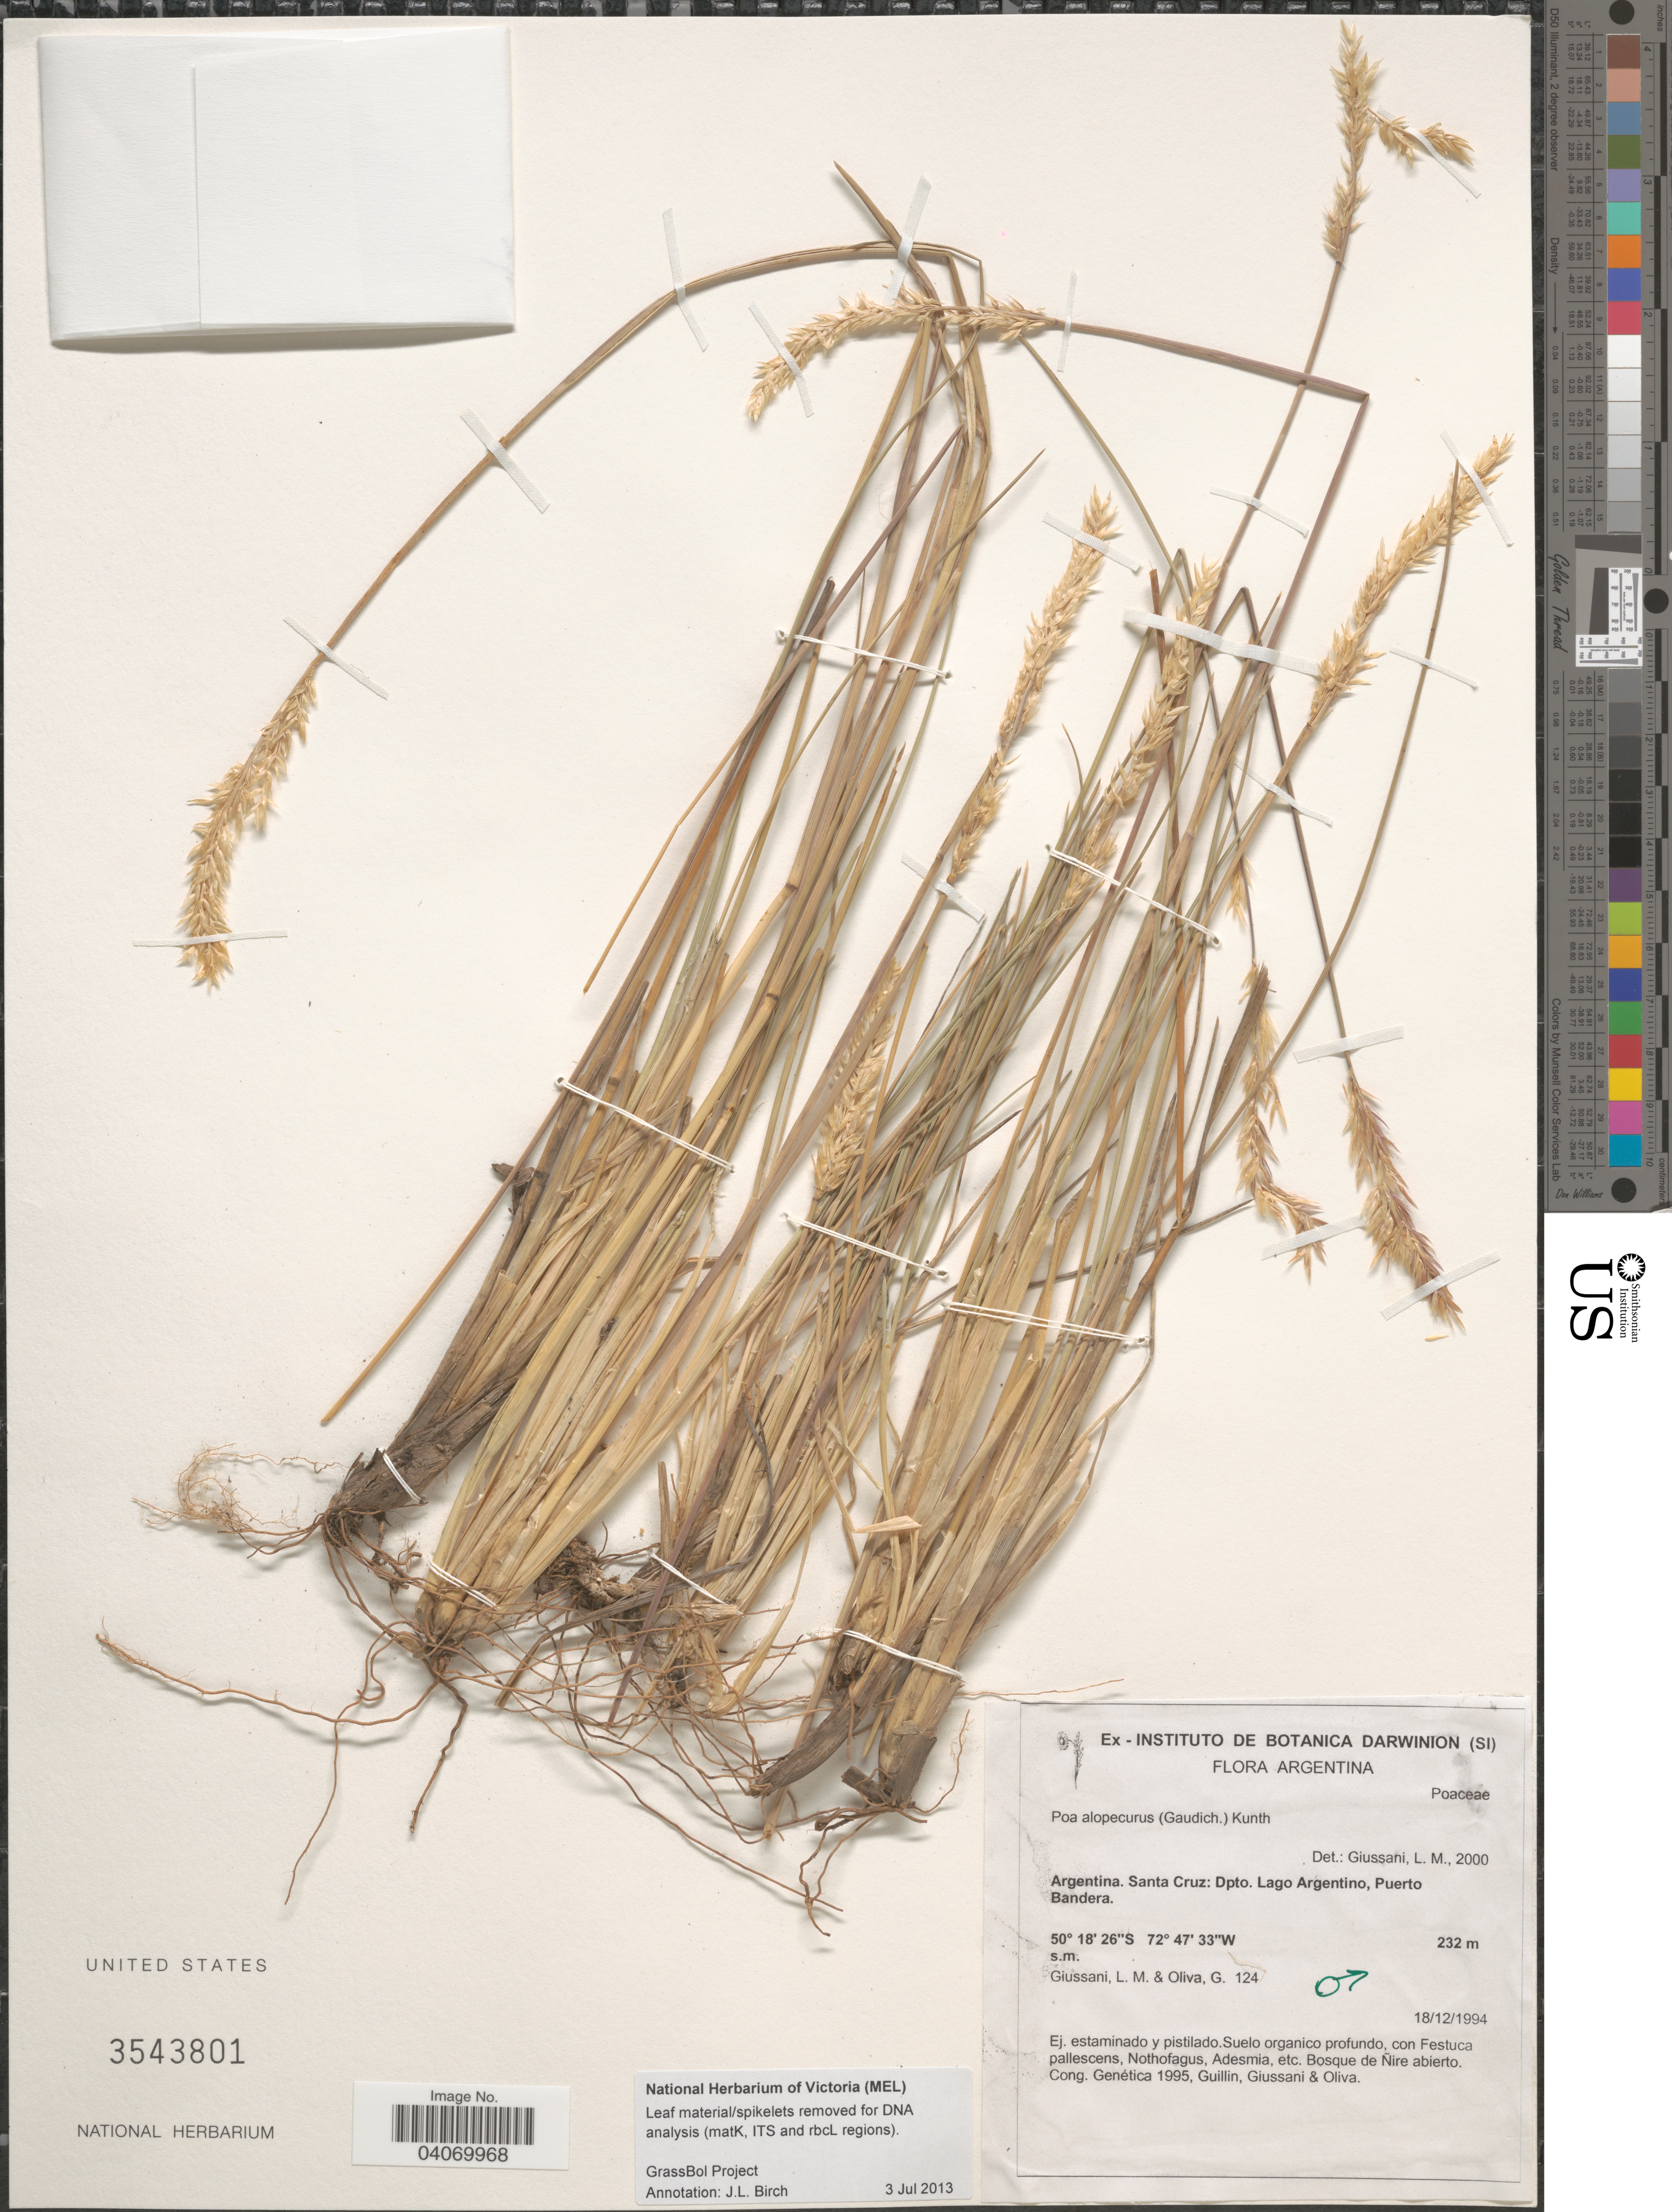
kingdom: Plantae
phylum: Tracheophyta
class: Liliopsida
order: Poales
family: Poaceae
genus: Poa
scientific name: Poa alopecurus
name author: (Gaudich. ex Mirb.) Kunth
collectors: L. Giussani & G. Oliva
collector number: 124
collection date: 1994-12-18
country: Argentina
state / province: Santa Cruz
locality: Dpto. Lago Argentino, Puerto Bandera.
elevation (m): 232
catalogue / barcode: US 3543801